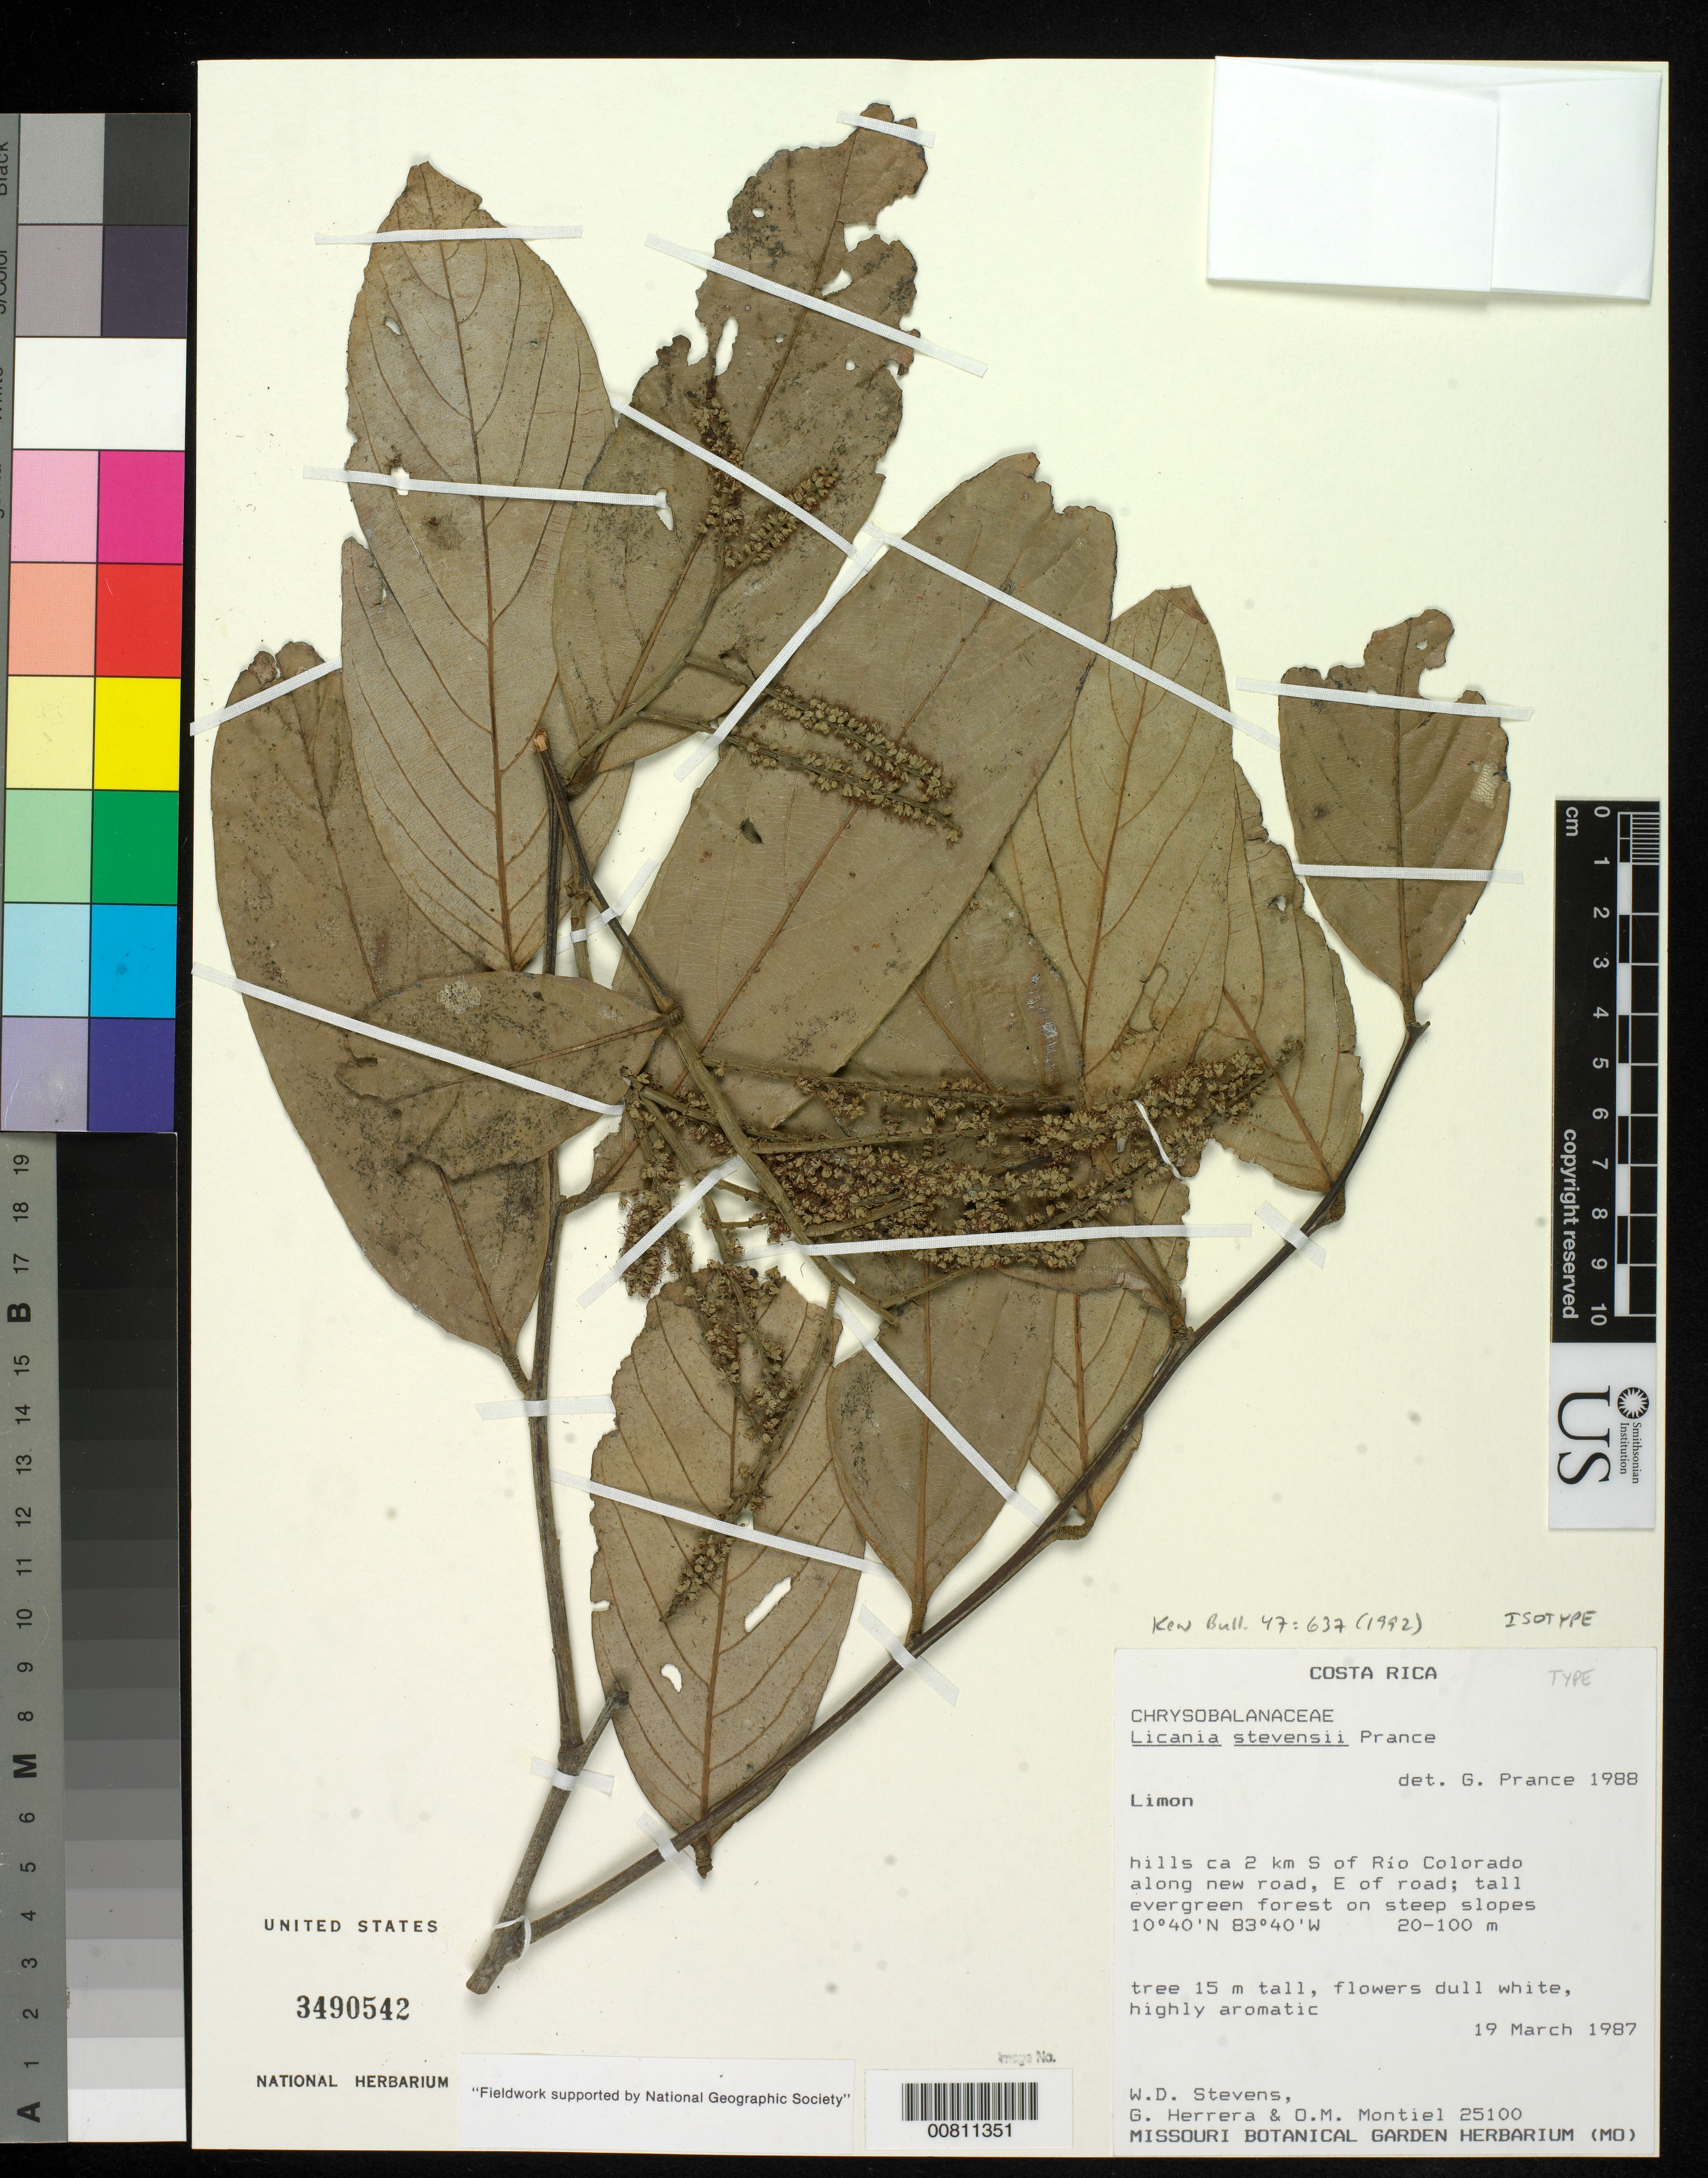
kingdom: Plantae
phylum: Tracheophyta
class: Magnoliopsida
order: Malpighiales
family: Chrysobalanaceae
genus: Licania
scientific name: Licania stevensii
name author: Prance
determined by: Prance, G. T.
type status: Isotype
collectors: W. D. Stevens, G. Herrera & O. Montiel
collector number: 25100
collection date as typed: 19 Mar 1987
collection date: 1987-03-19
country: Costa Rica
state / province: Limón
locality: Hills ca. 2 km S of Río Colorado along new road, E of road.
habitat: Tall evergreen forest on steep slopes.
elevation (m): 20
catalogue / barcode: US 3490542